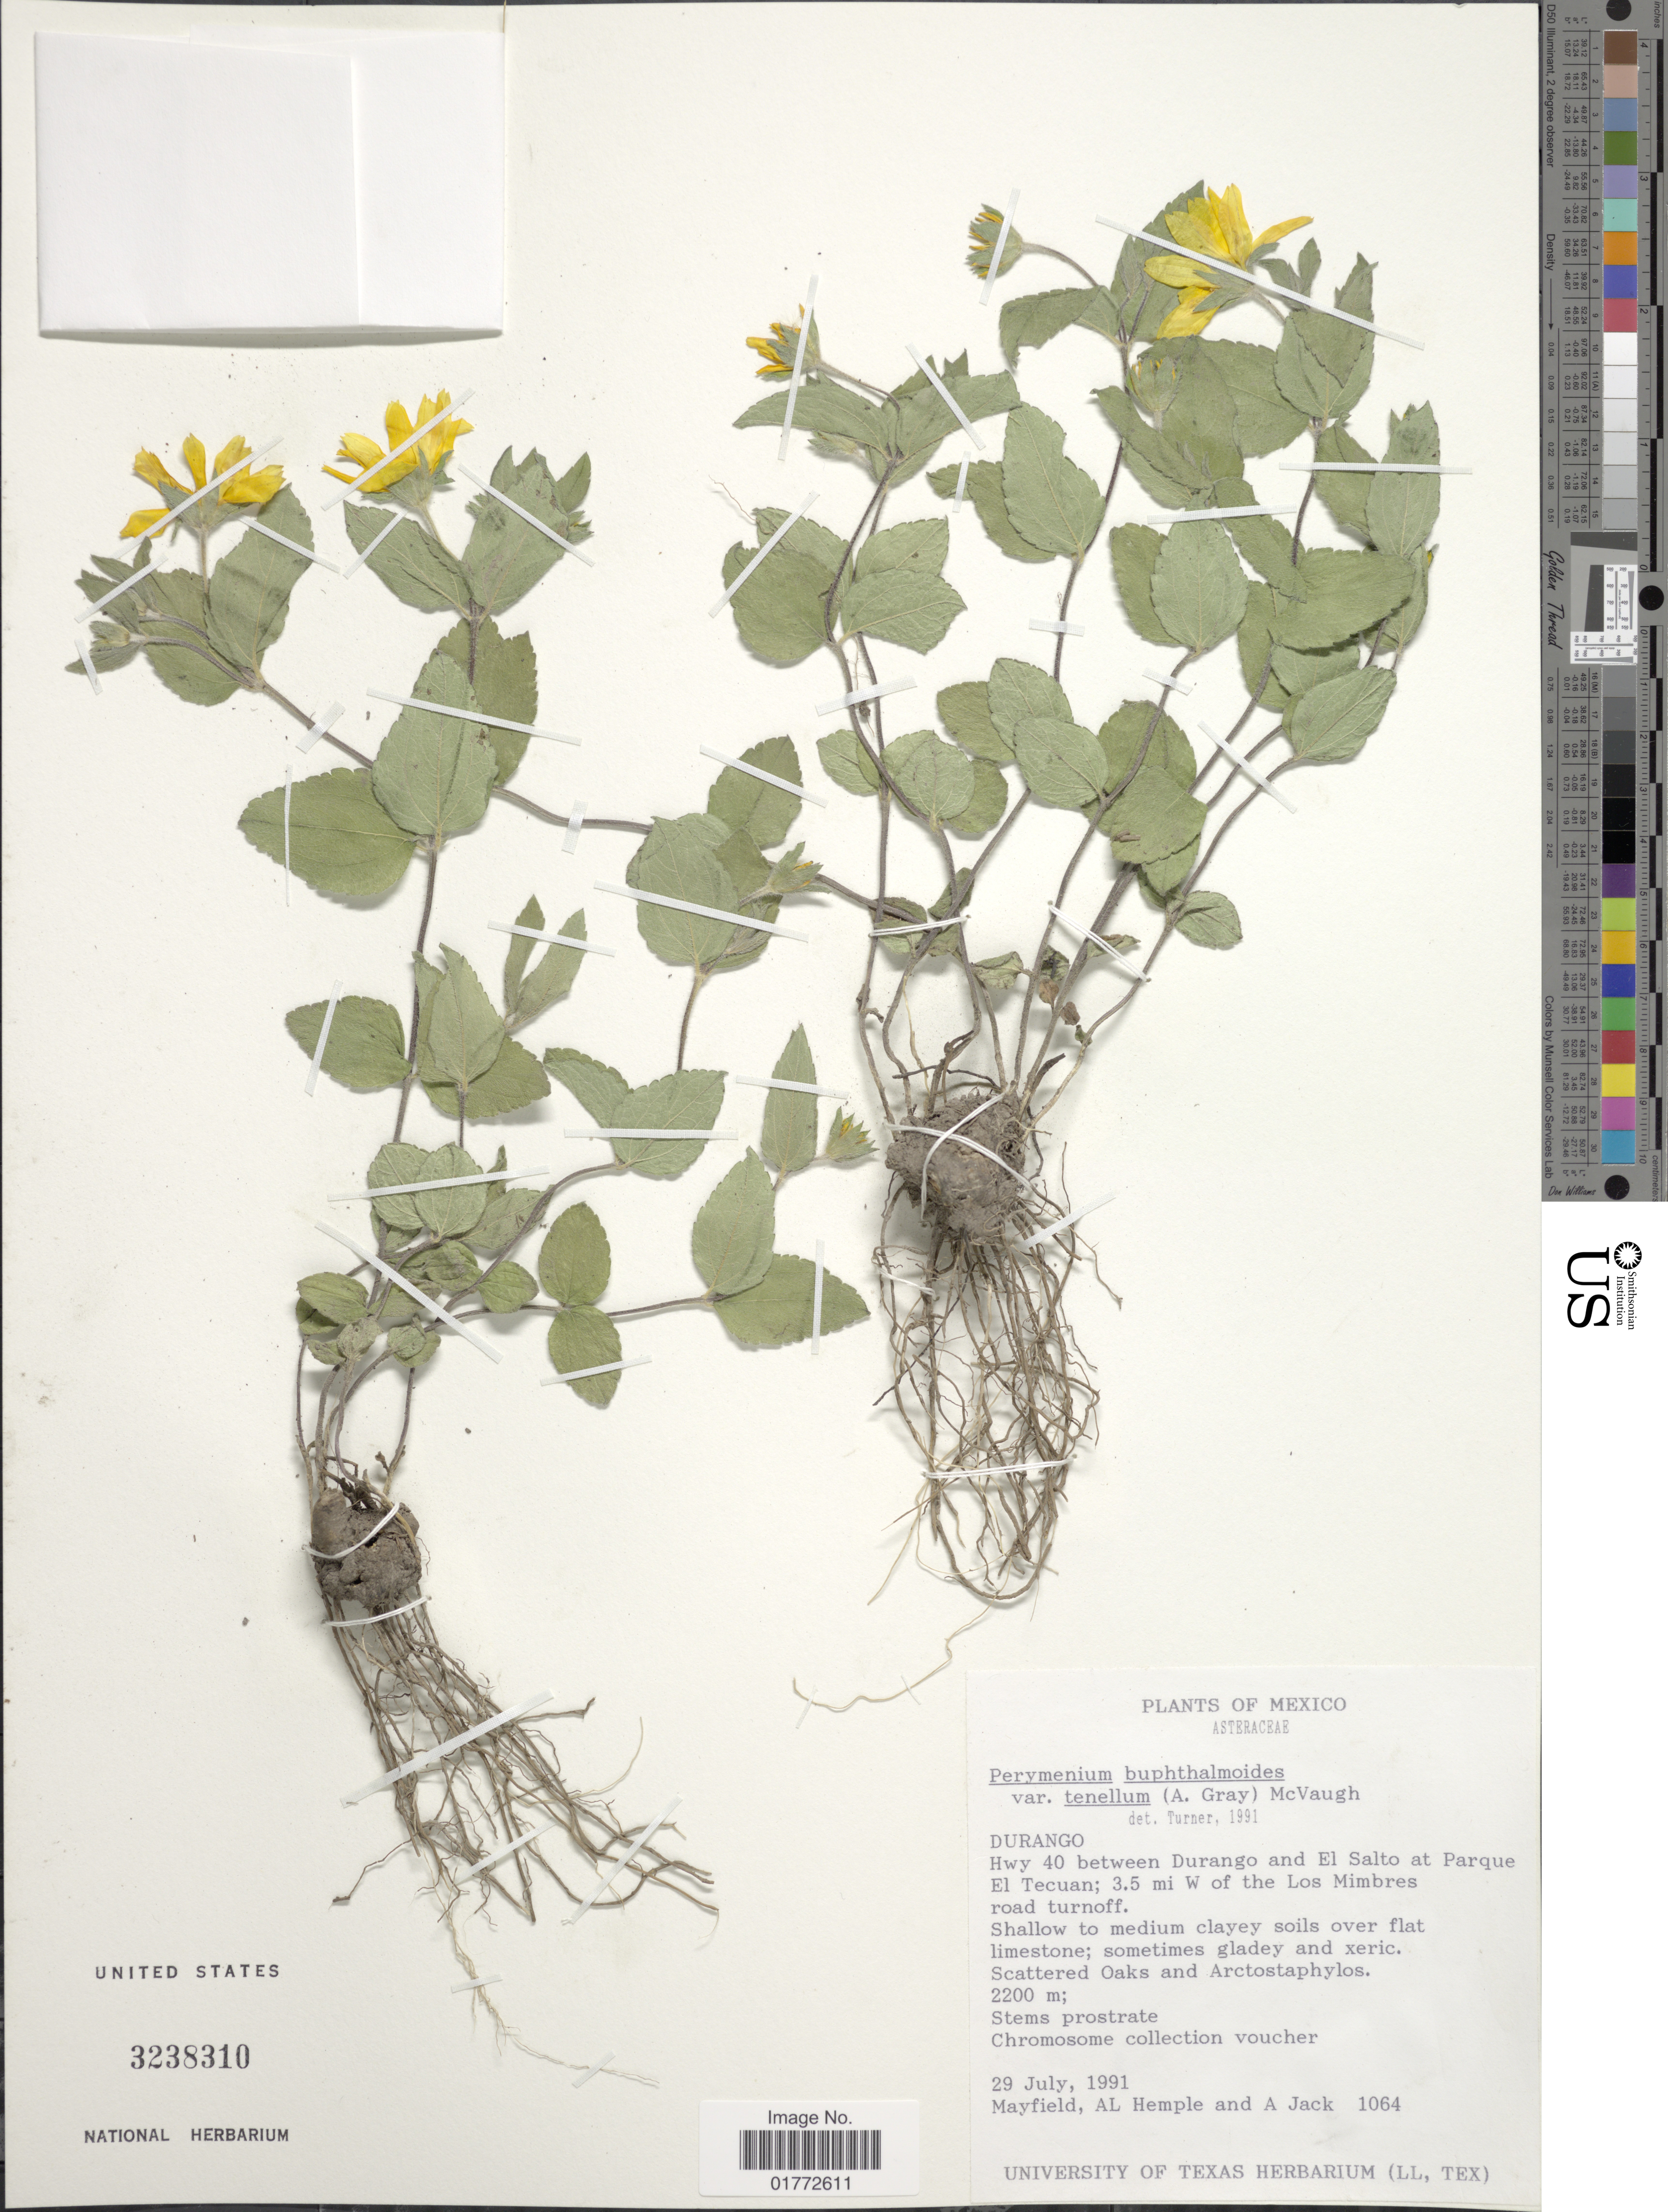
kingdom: Plantae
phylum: Tracheophyta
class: Magnoliopsida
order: Asterales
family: Asteraceae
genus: Perymenium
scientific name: Perymenium buphthalmoides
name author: DC.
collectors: Mayfield, A. Hemple & A. Jack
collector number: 1064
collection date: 1991-07-29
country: Mexico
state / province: Durango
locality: Hwy 40 between Durango and El Salto at Parque El Tecuan; 3.5 mi. W of the Los Mimbres road turnoff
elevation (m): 2200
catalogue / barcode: US 3238310